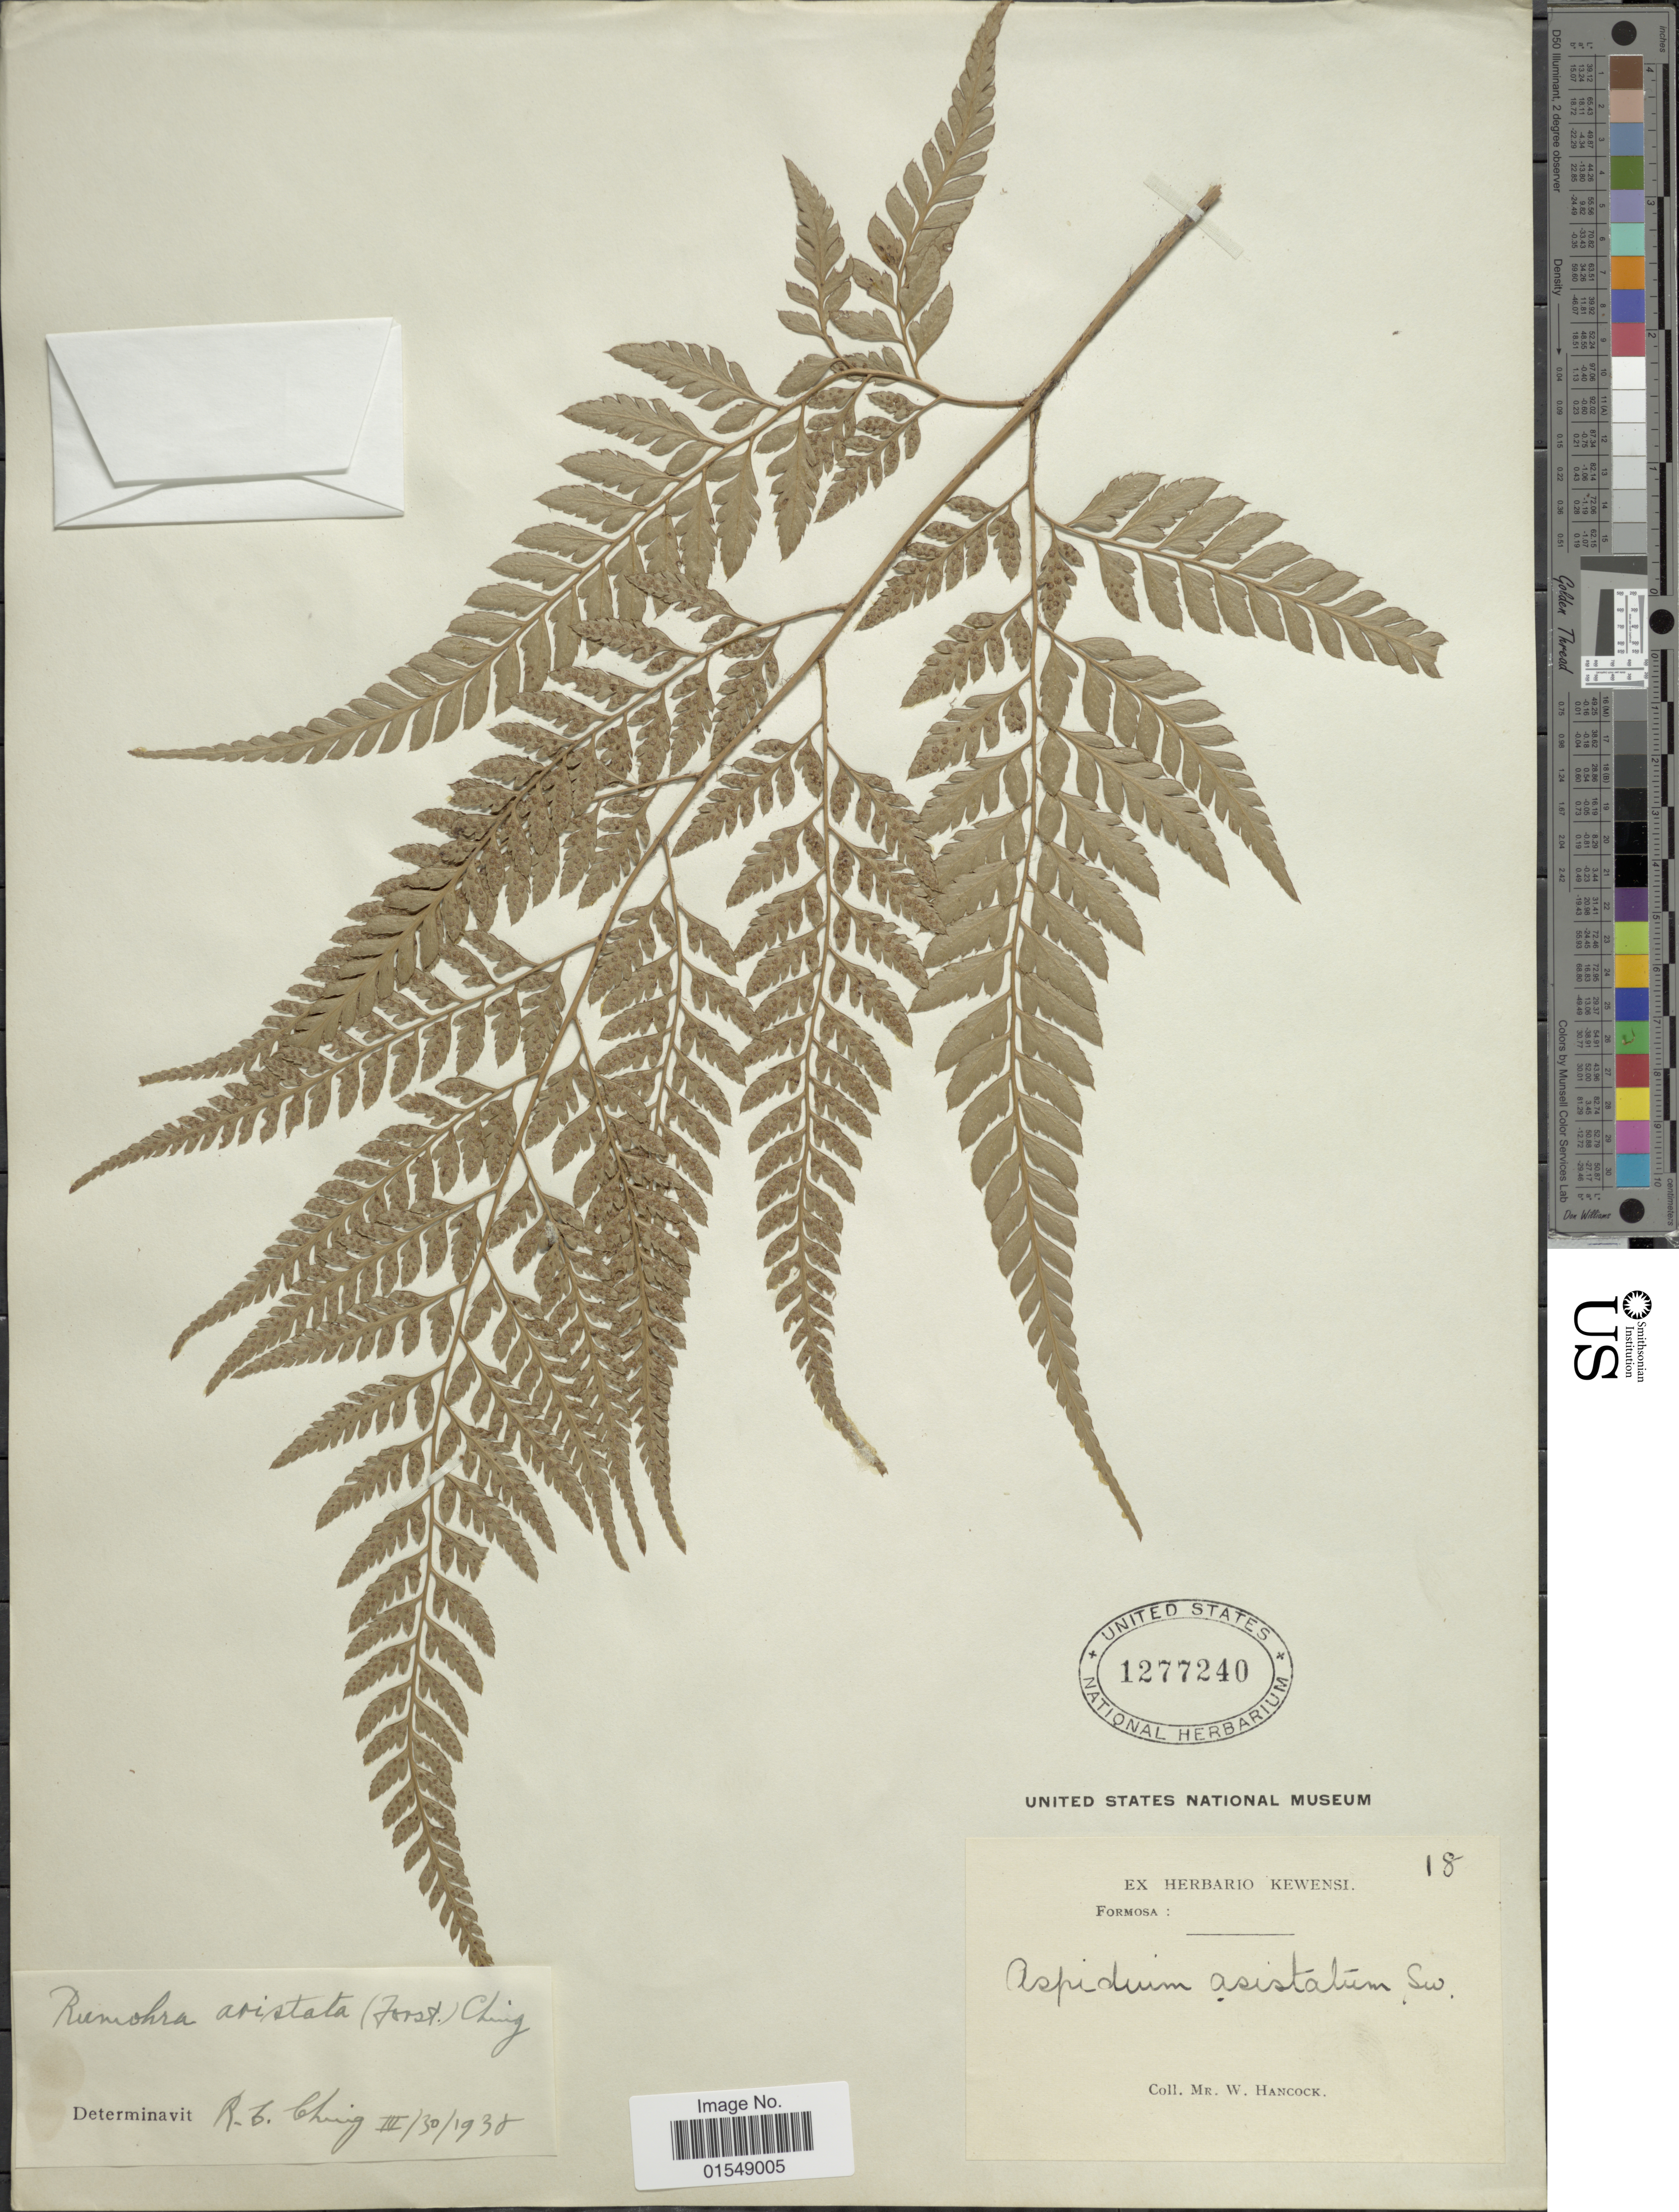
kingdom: Plantae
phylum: Tracheophyta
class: Polypodiopsida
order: Polypodiales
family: Dryopteridaceae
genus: Arachniodes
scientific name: Arachniodes aristata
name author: (G. Forst.) Tindale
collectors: W. Hancock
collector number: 18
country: Taiwan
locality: Formosa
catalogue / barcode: US 1277240